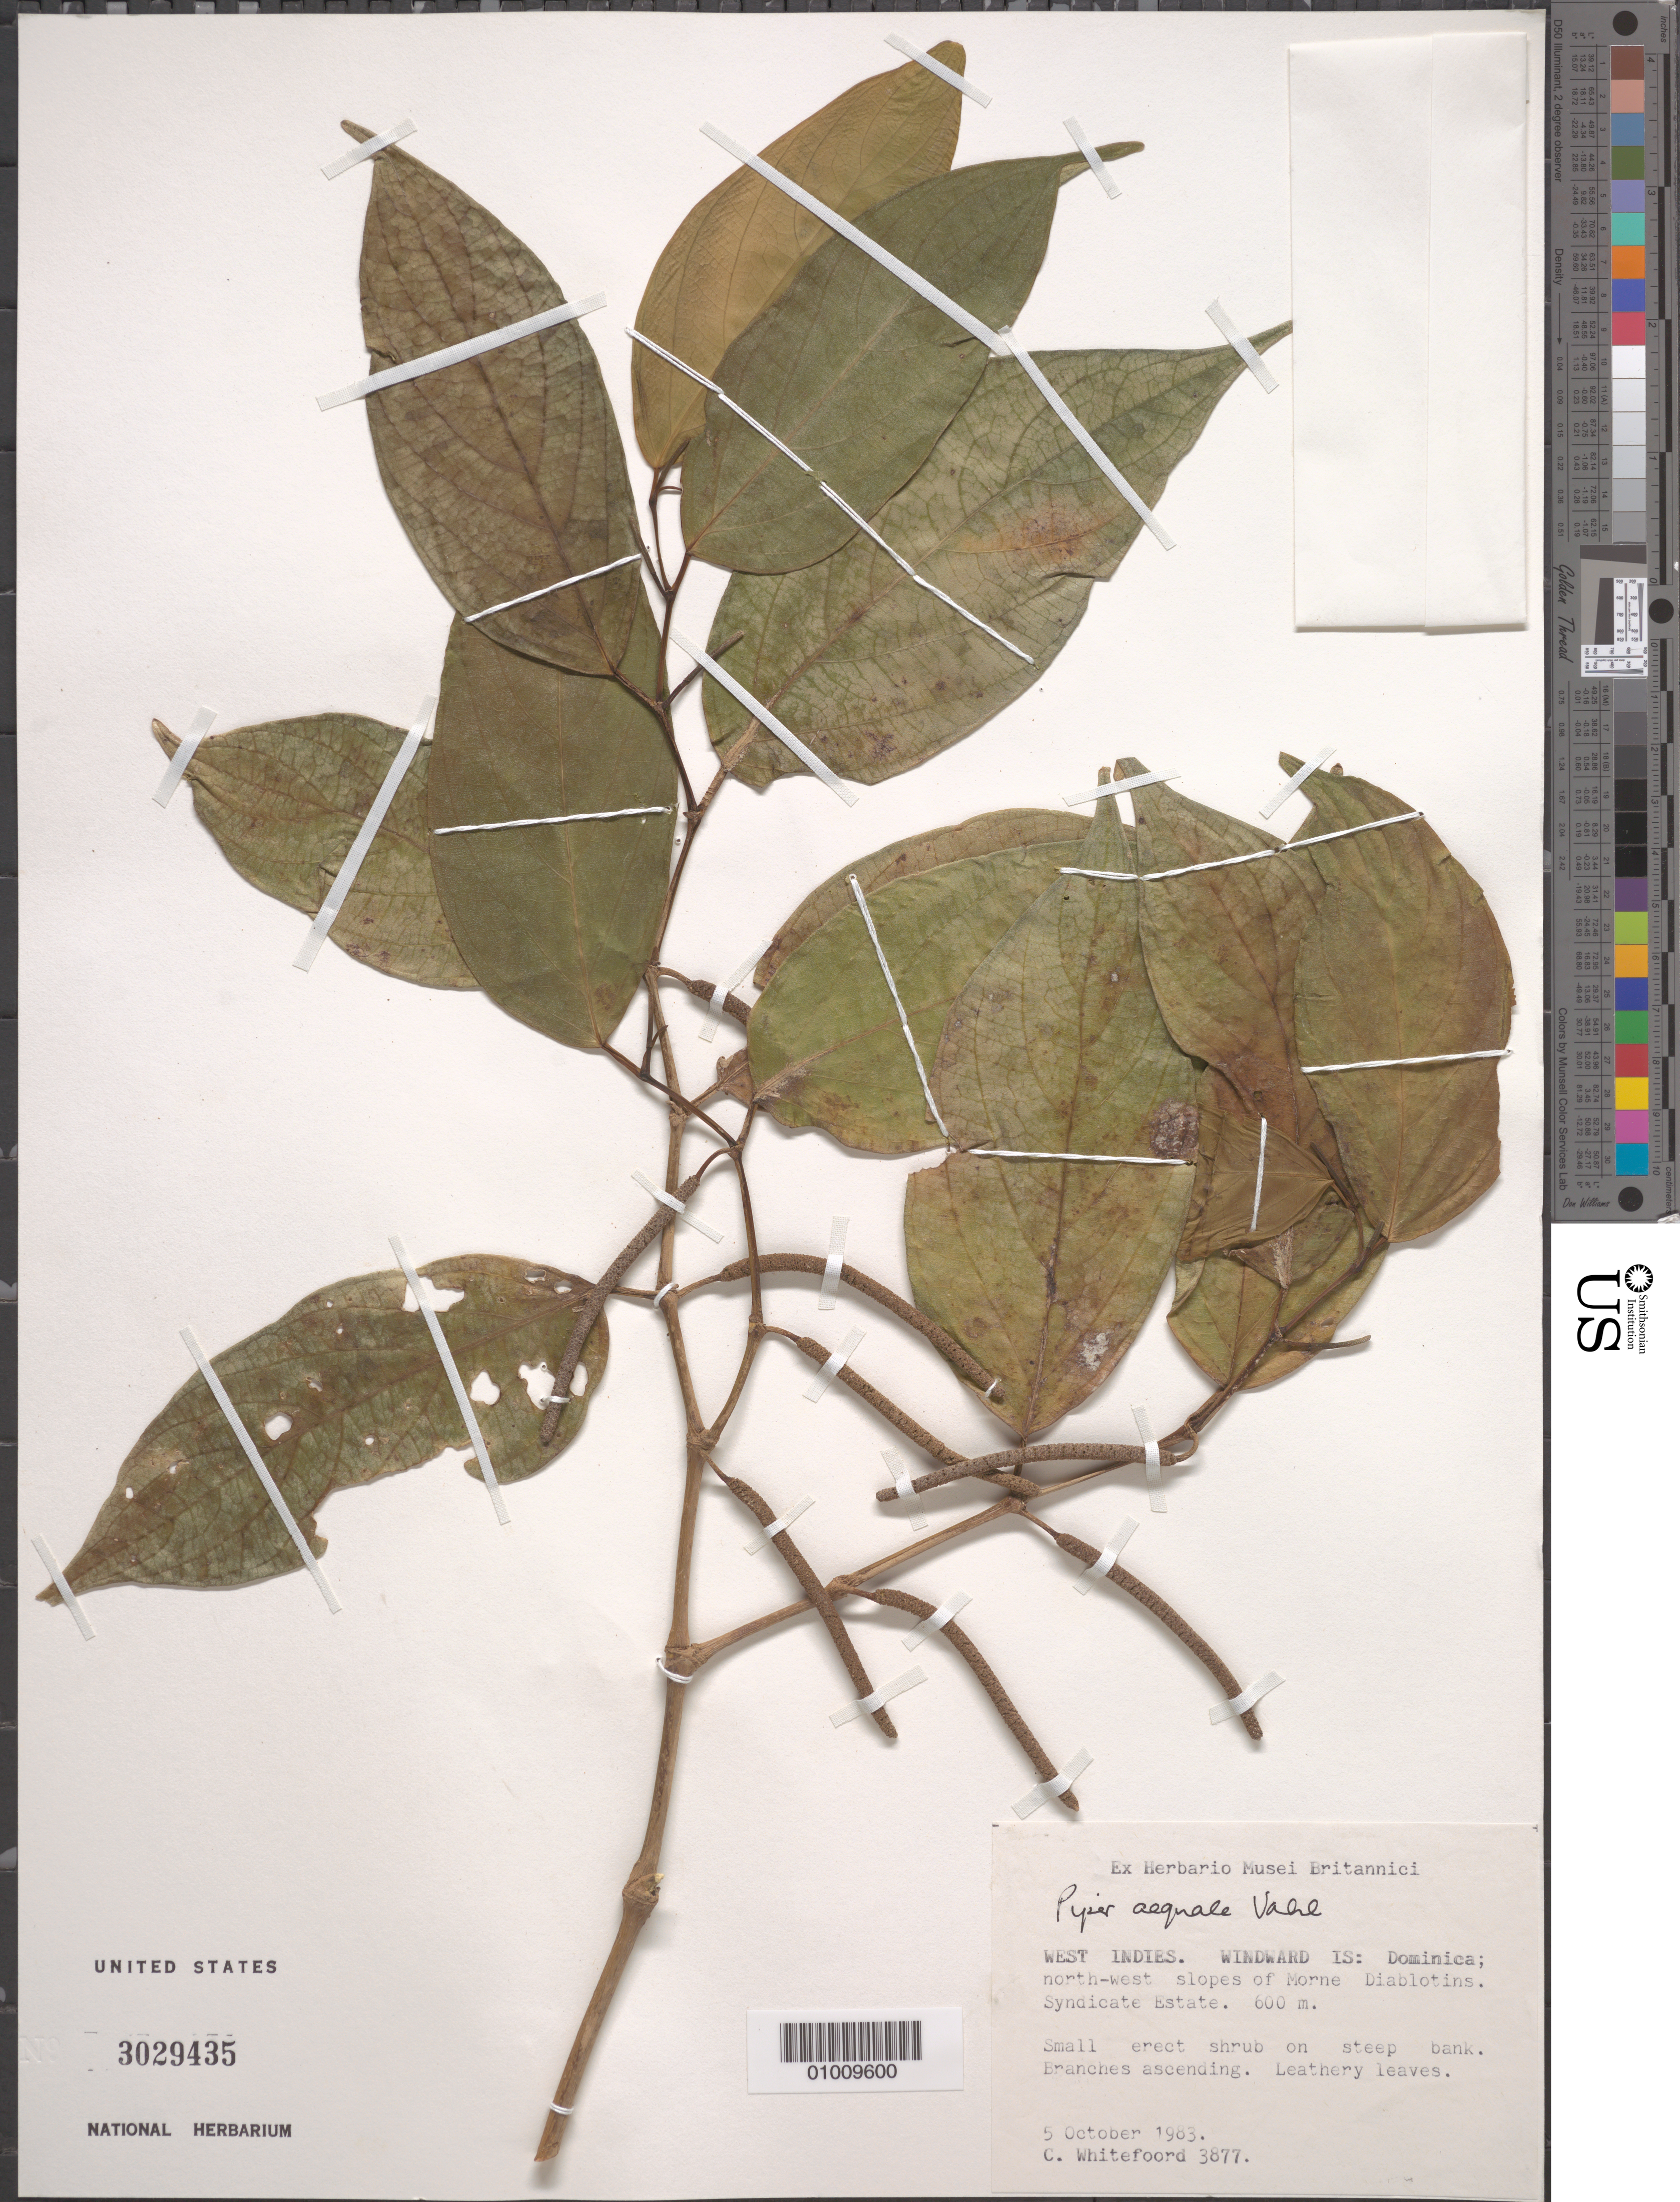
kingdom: Plantae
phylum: Tracheophyta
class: Magnoliopsida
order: Piperales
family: Piperaceae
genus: Piper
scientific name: Piper aequale var. aequale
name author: Vahl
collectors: C. Whitefoord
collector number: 3877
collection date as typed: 05 Oct 1983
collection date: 1983-10-05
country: Dominica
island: Dominica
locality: Windward IS:Dominica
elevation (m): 600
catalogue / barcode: US 3029435